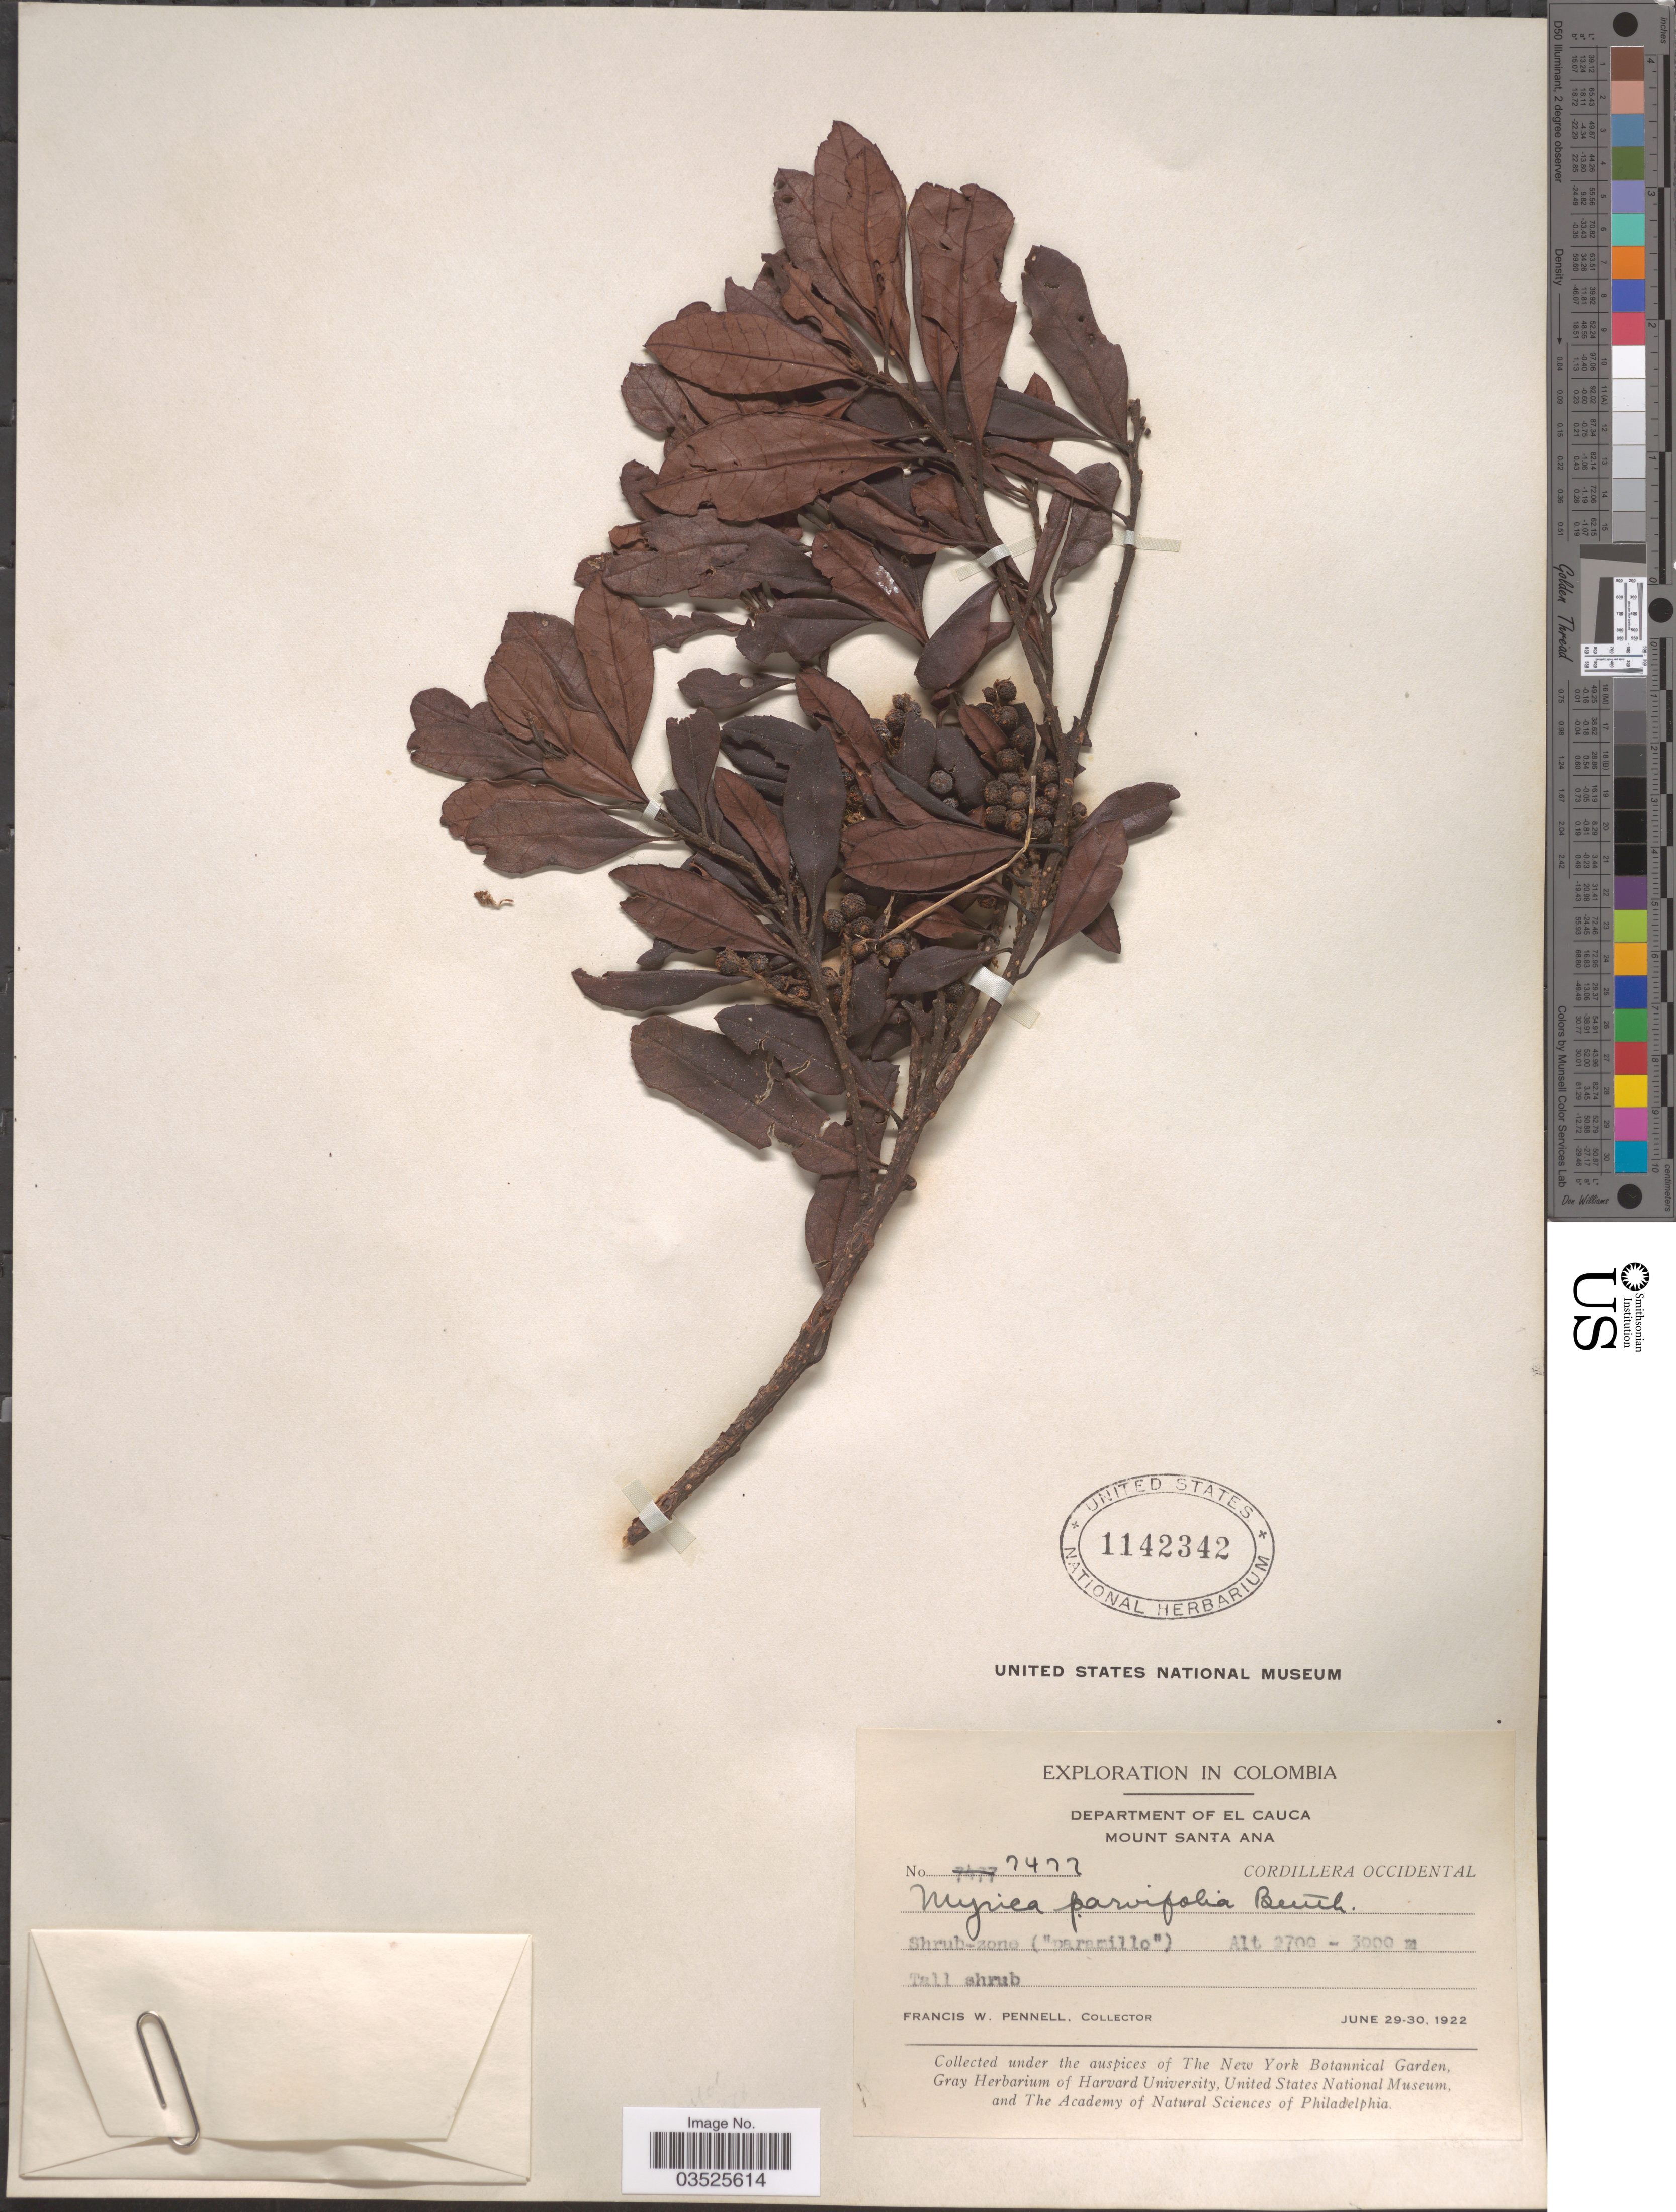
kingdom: Plantae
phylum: Tracheophyta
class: Magnoliopsida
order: Fagales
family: Myricaceae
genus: Morella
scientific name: Morella parvifolia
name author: (Benth.) Parra-Os.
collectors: F. W. Pennell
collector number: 7477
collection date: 1922-06-29/1922-06-30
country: Colombia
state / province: Cauca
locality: Department of El Cauca. Mount Santa Ana. Cordillera Occidental.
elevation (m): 2700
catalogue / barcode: US 1142342